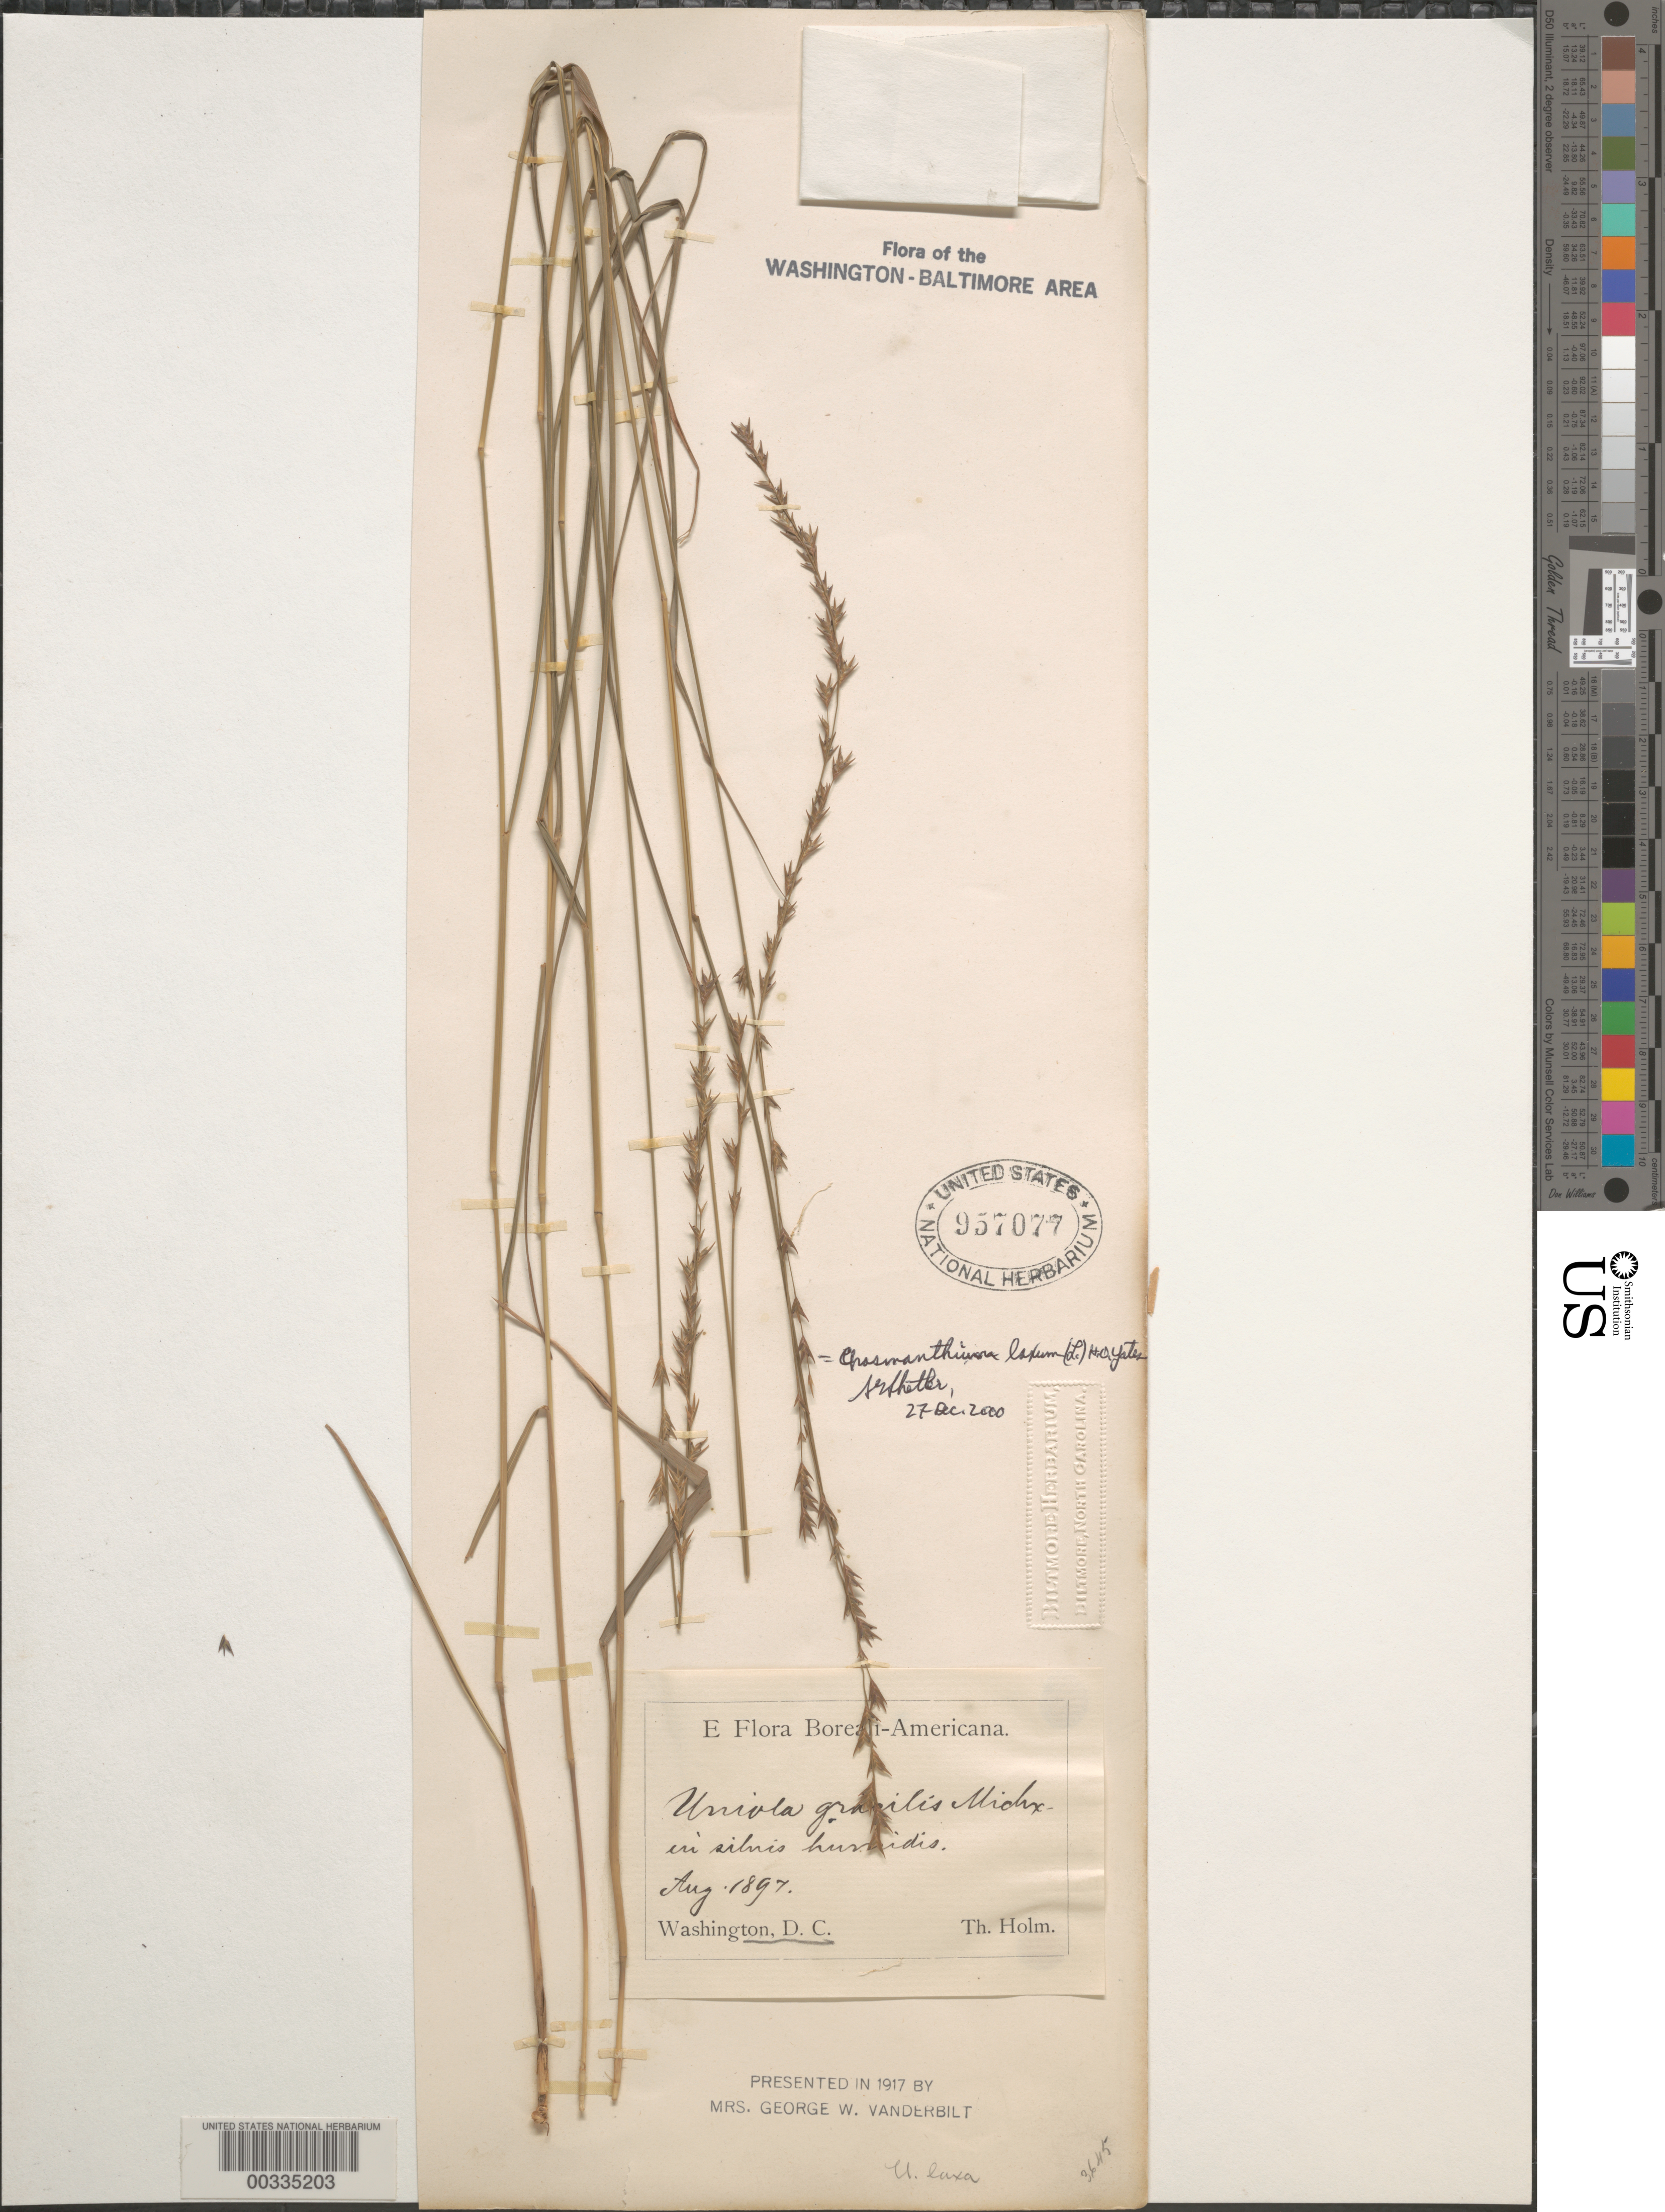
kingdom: Plantae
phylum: Tracheophyta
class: Liliopsida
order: Poales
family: Poaceae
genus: Chasmanthium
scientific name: Chasmanthium laxum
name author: (L.) H.O. Yates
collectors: T. Holm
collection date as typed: Aug 1897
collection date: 1897-08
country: United States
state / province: District of Columbia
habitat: In moist forest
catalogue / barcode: US 957077